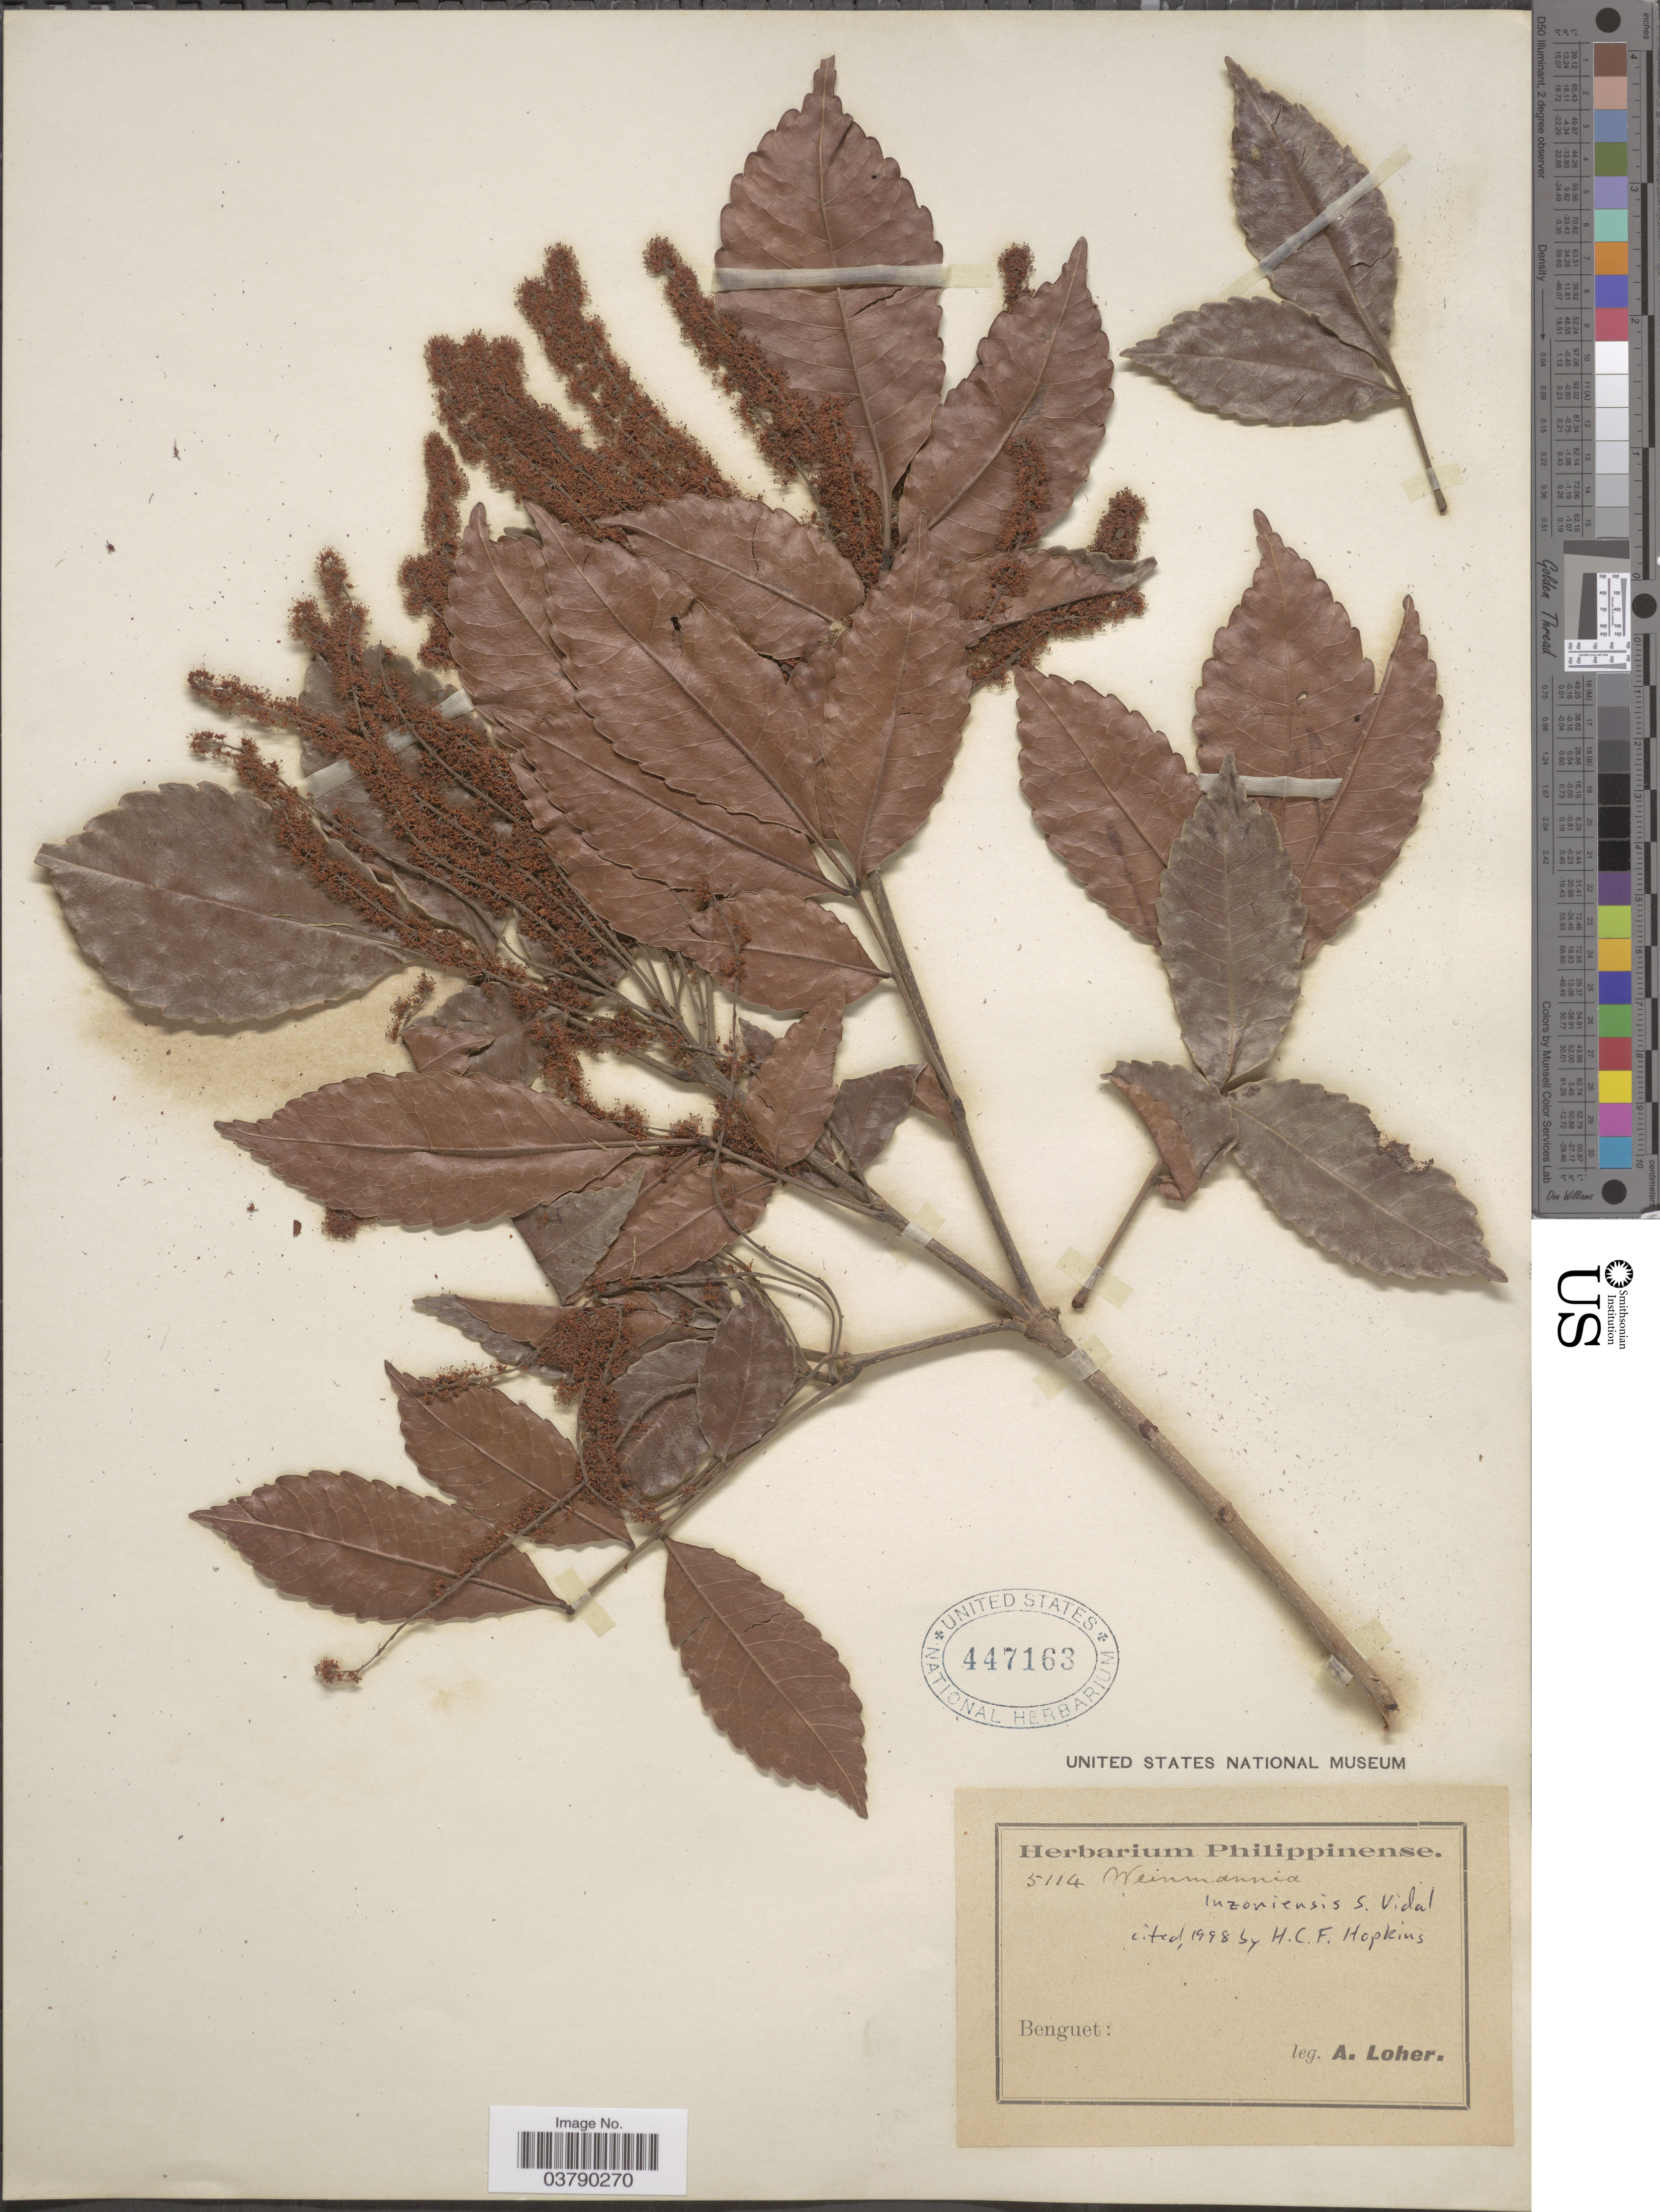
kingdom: Plantae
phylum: Tracheophyta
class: Magnoliopsida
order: Oxalidales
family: Cunoniaceae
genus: Pterophylla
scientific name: Pterophylla luzoniensis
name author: (S. Vidal) Pillon & H.C. Hopkins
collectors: A. Loher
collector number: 5114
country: Philippines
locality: Benguet.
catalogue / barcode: US 447163